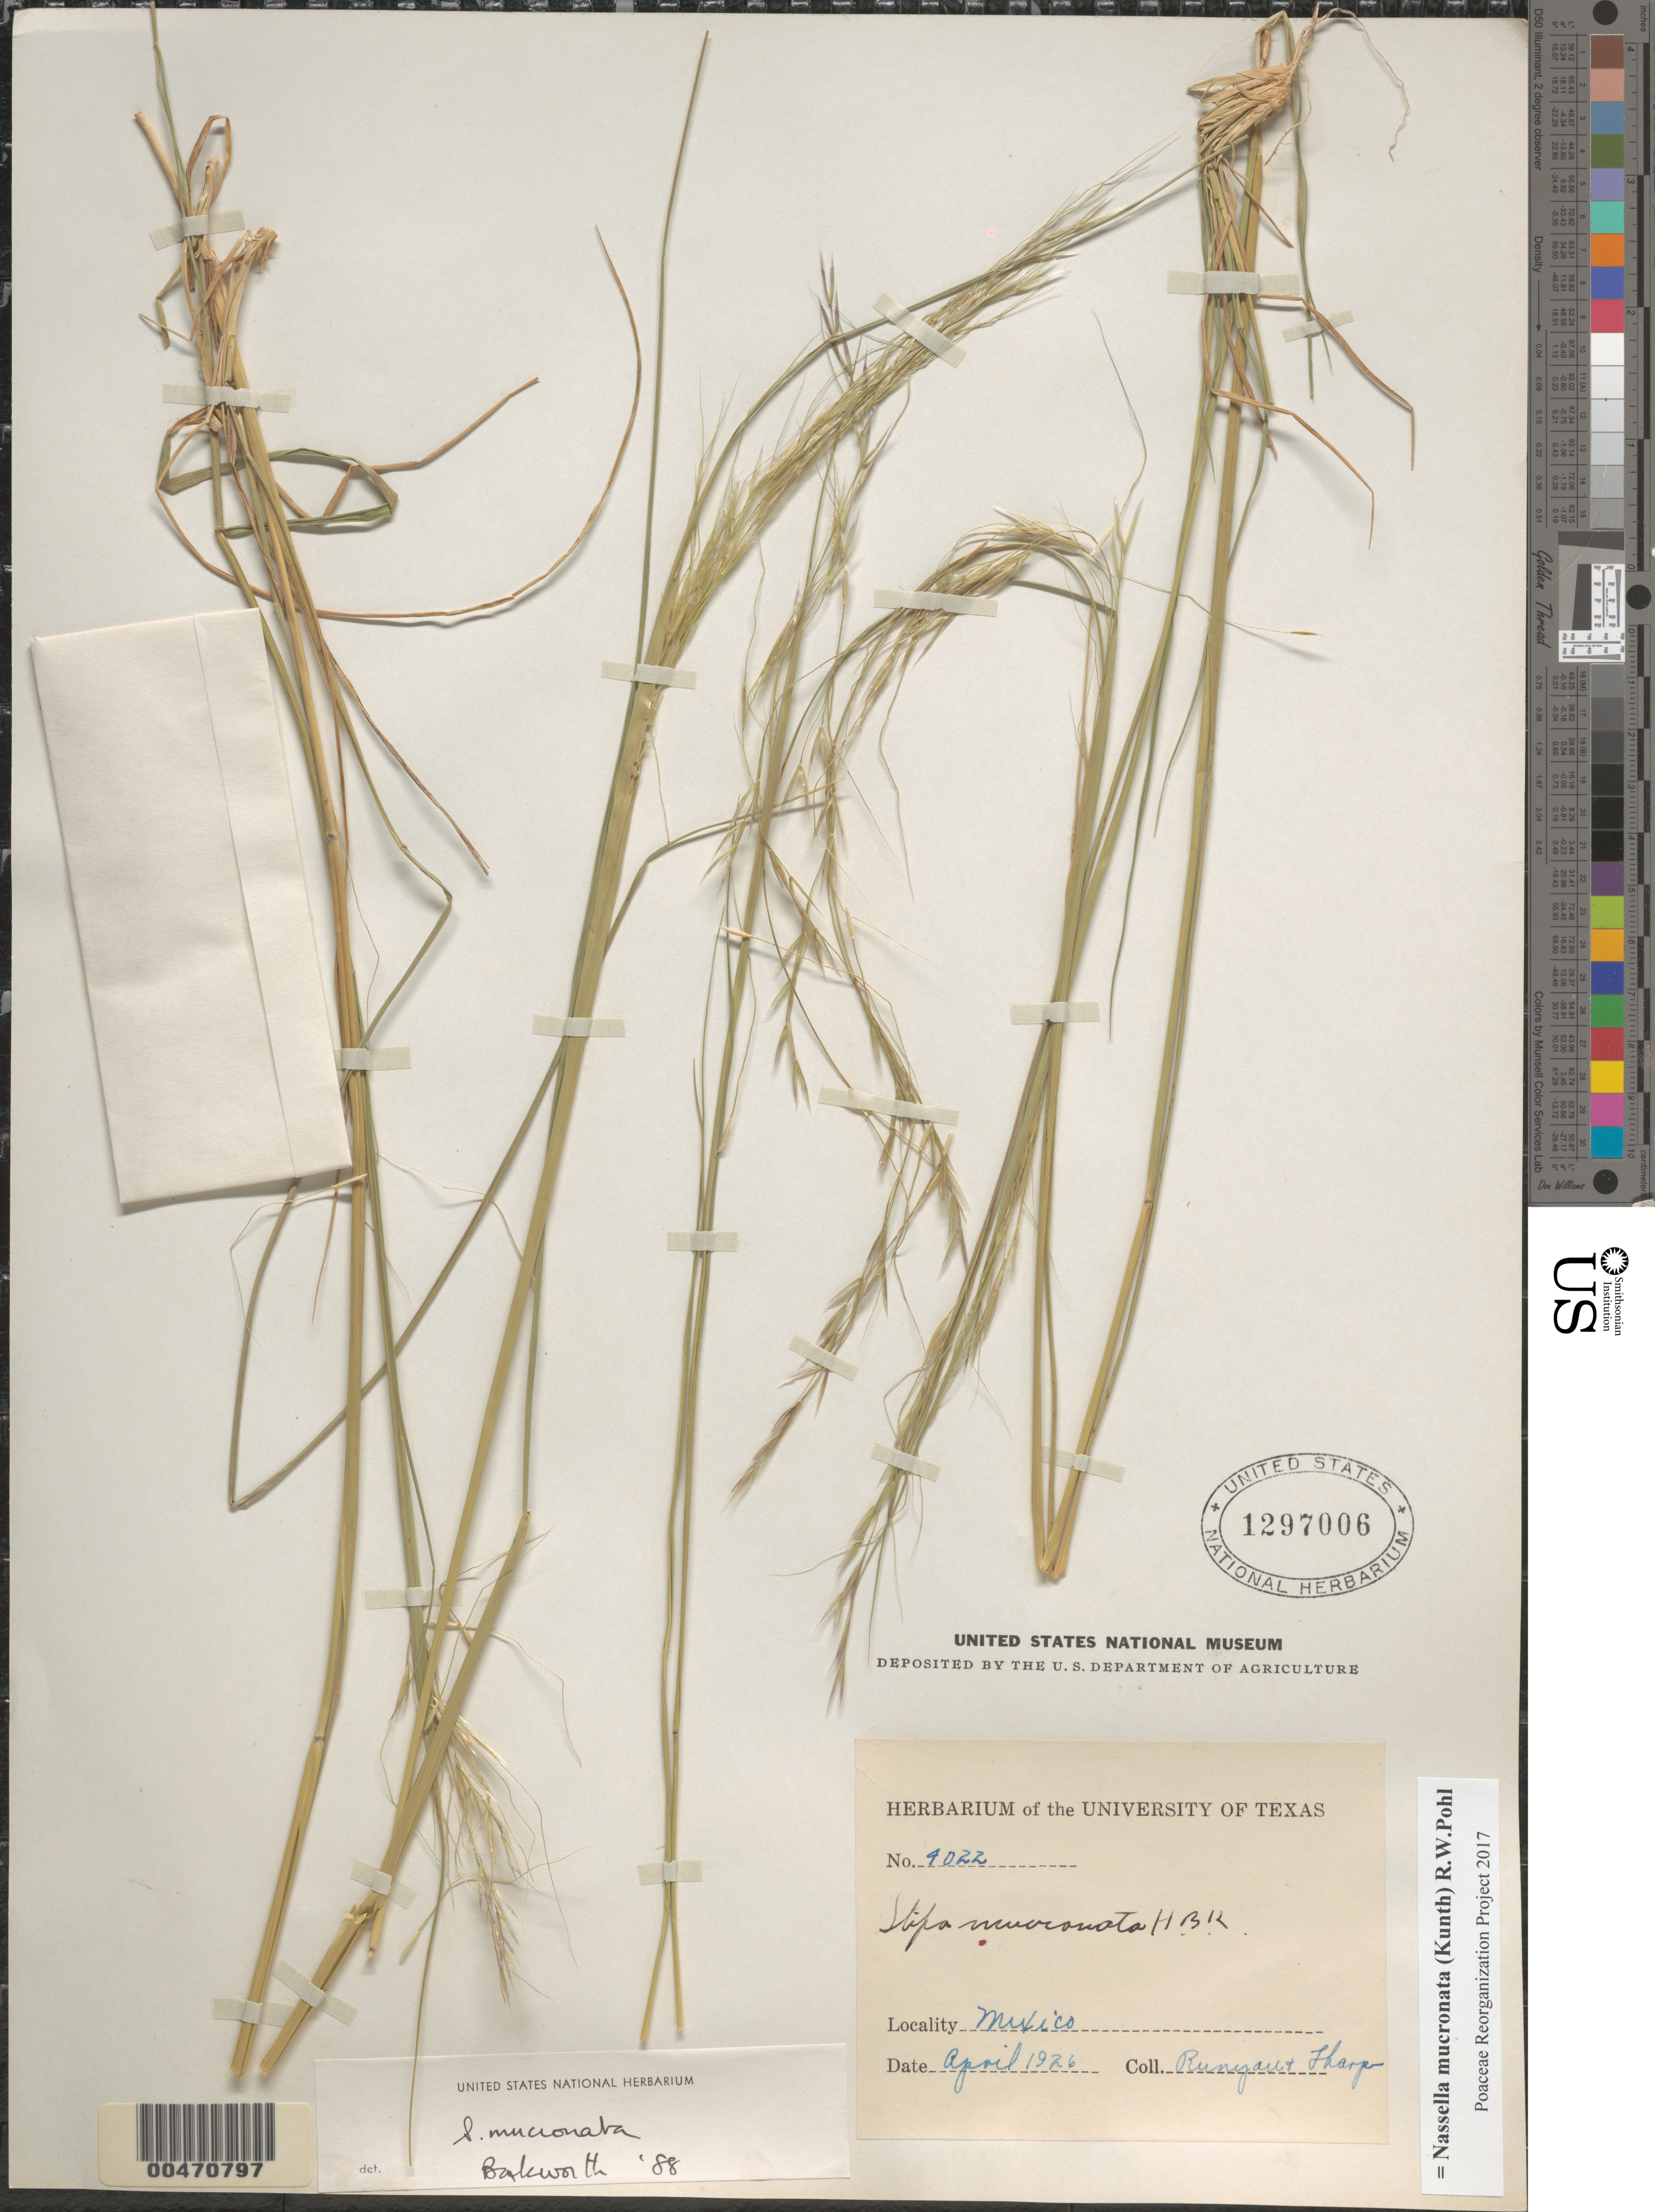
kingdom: Plantae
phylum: Tracheophyta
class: Liliopsida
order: Poales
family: Poaceae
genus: Nassella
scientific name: Nassella mucronata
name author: (Kunth) R.W. Pohl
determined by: Poaceae Reorganization Project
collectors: R. Runyon & B. C. Tharp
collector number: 9022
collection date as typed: Apr 1926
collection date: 1926-04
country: Mexico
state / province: Durango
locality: San Ramon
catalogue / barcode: US 1297006